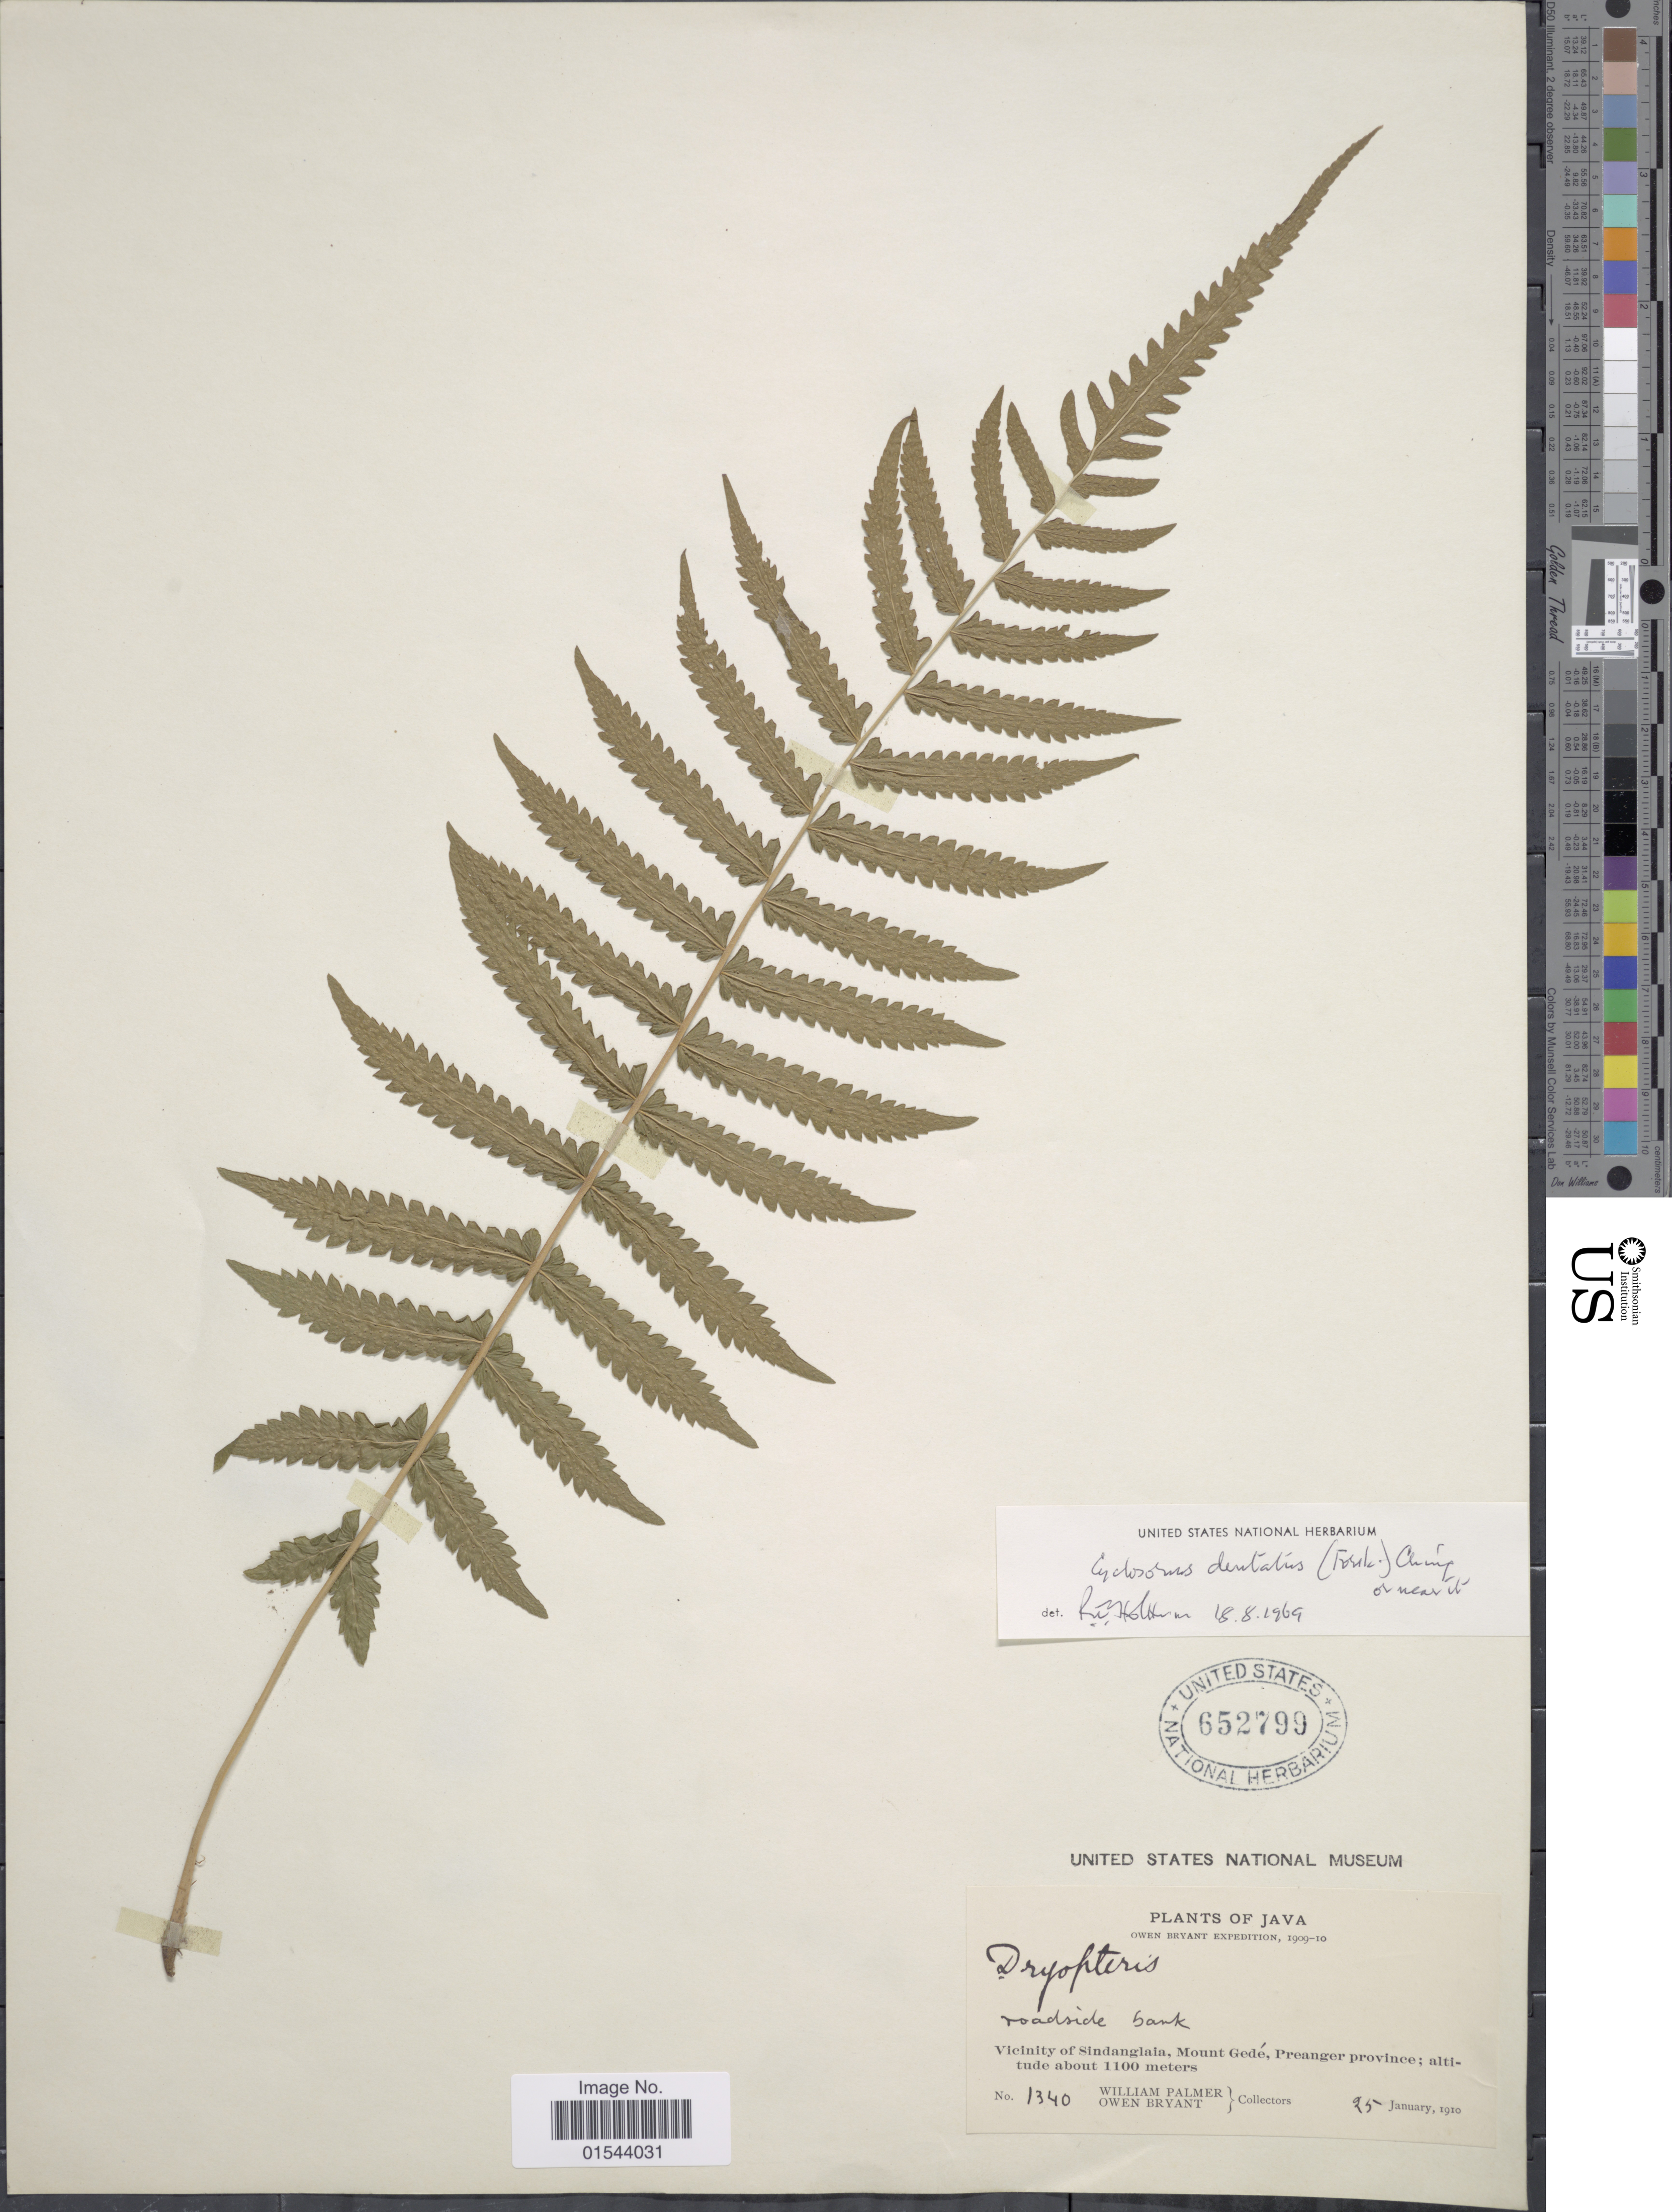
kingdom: Plantae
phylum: Tracheophyta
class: Polypodiopsida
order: Polypodiales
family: Thelypteridaceae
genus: Christella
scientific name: Christella dentata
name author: (Forssk.) Brownsey & Jermy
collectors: W. Palmer & O. Bryant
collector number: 1340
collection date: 1910-01-25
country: Indonesia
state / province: Java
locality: Vicinity of Sindanglaia, Mount Gedé, Preanger province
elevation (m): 1100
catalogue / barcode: US 652799